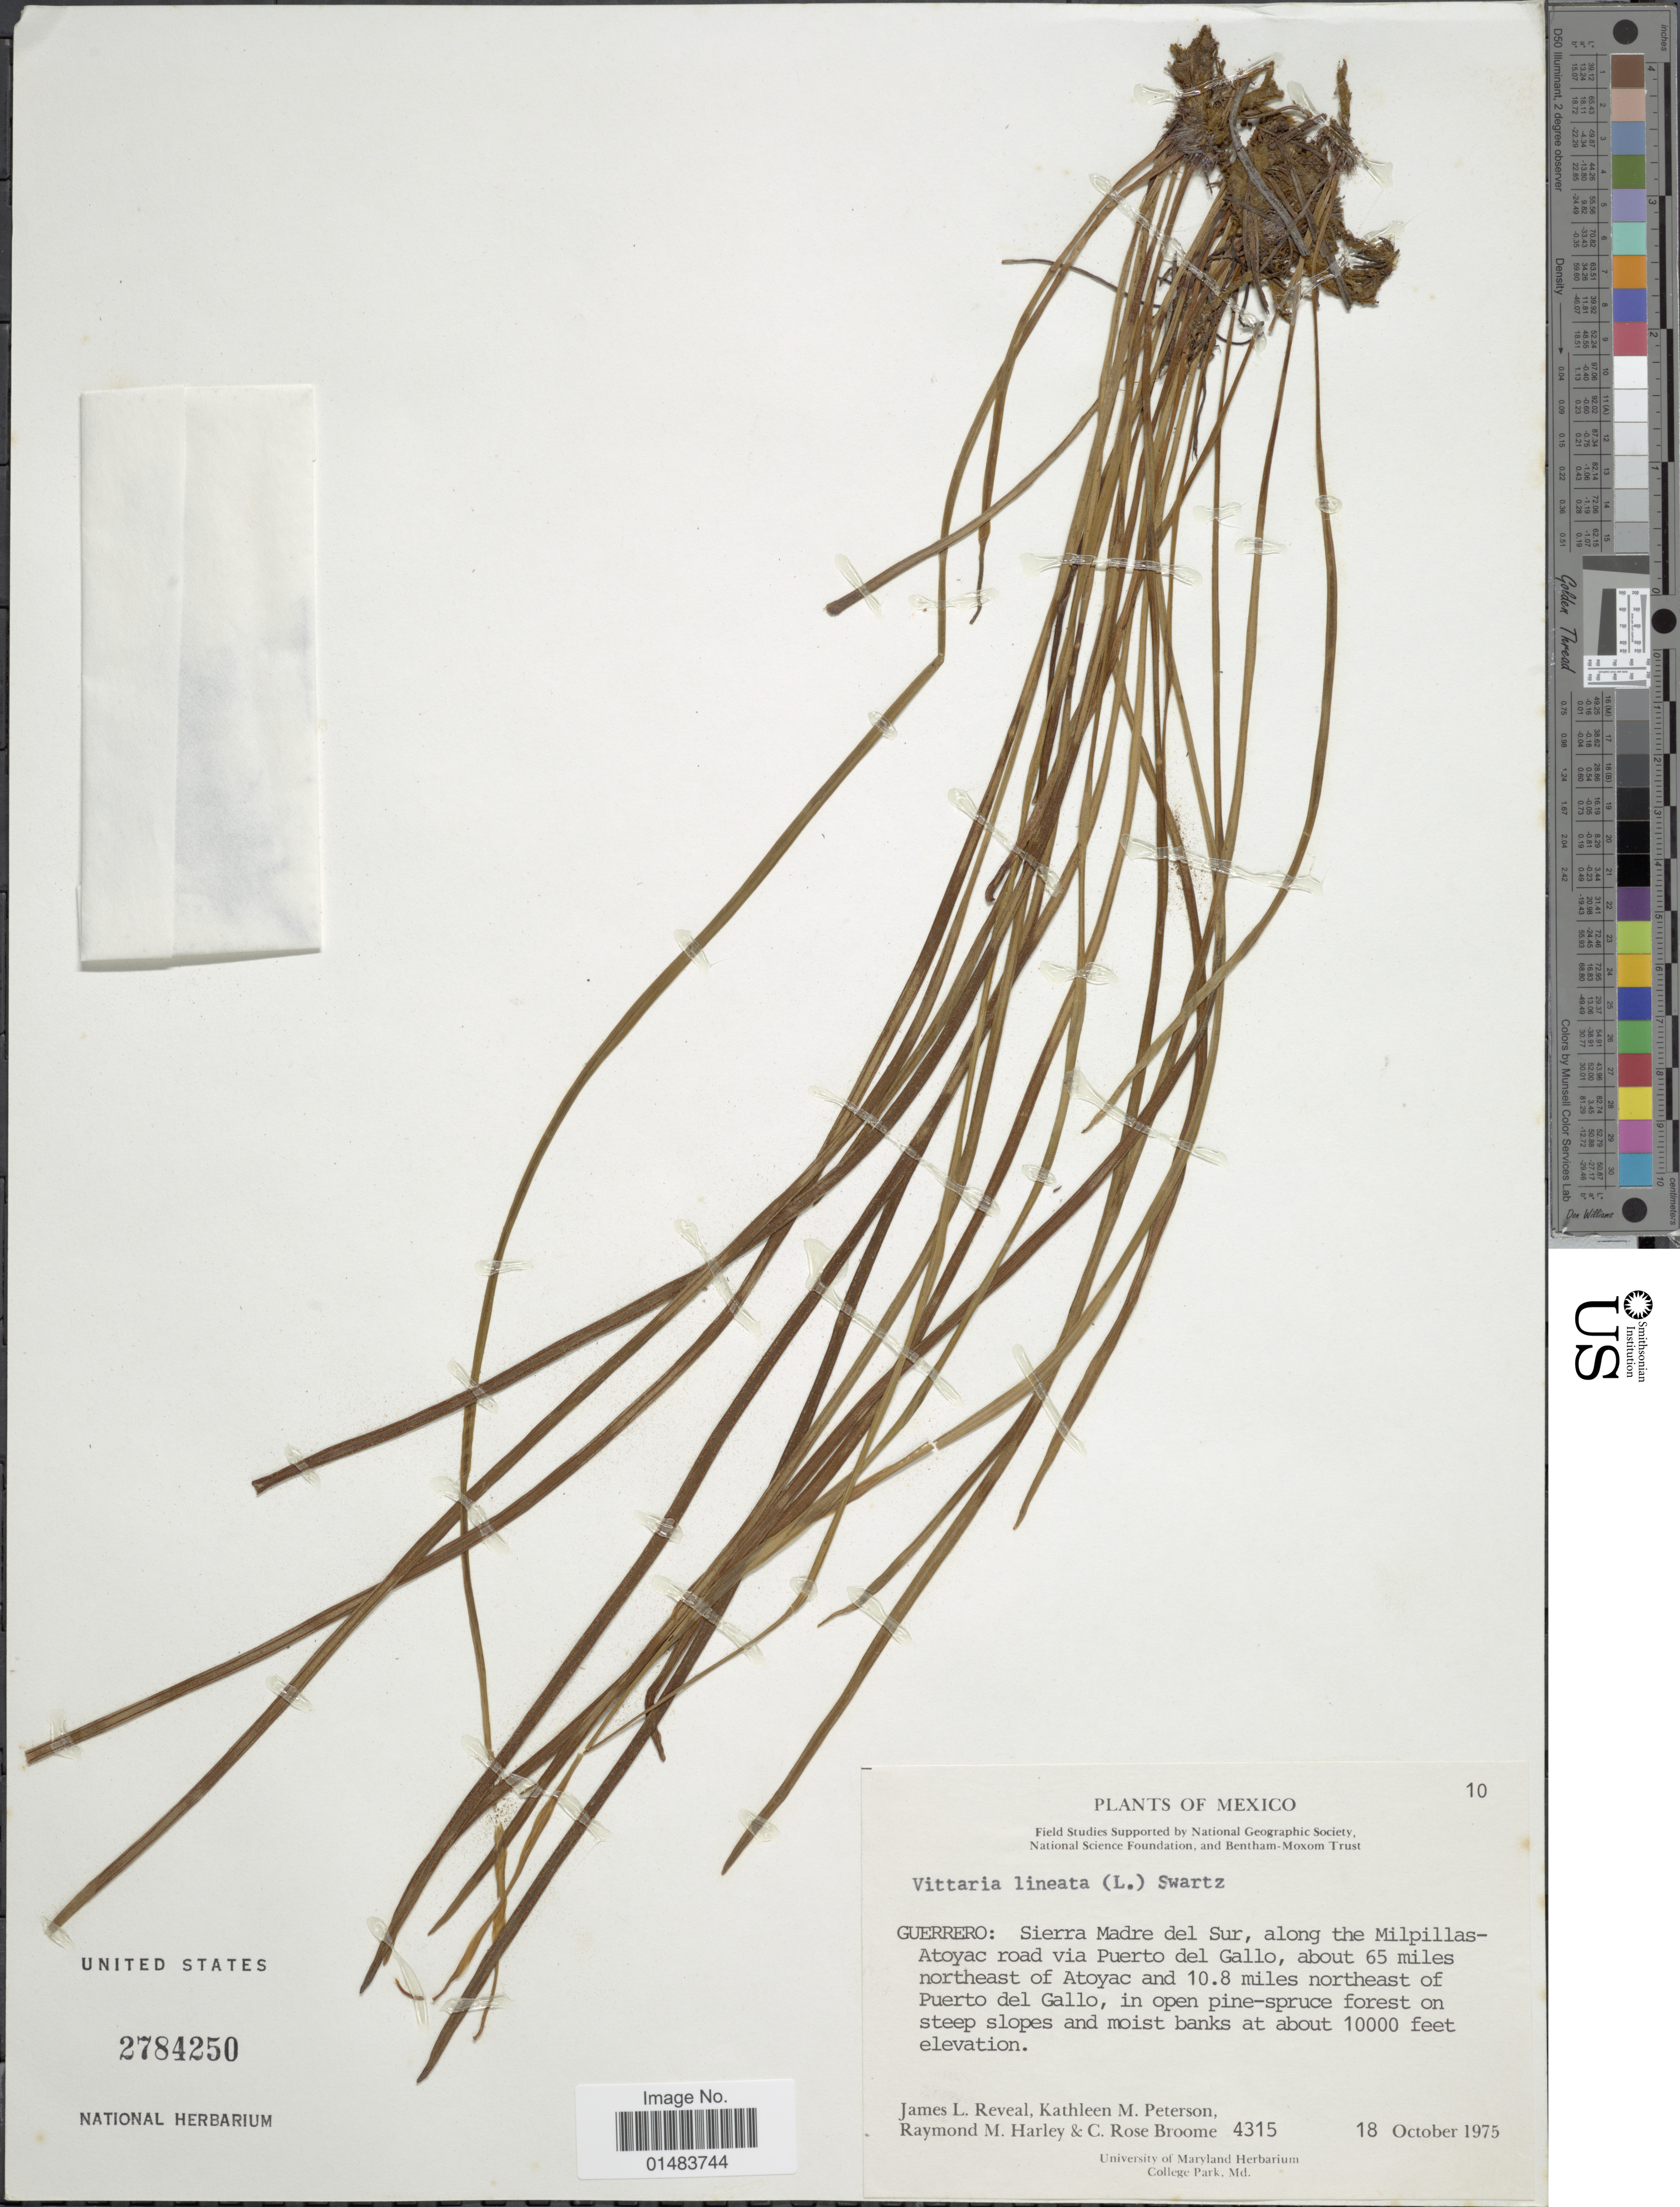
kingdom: Plantae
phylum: Tracheophyta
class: Polypodiopsida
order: Polypodiales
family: Pteridaceae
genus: Vittaria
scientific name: Vittaria lineata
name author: (L.) Sm.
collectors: J. L. Reveal, K. Peterson, R. M. Harley & R. Broome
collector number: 4315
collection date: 1975-10-18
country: Mexico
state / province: Guerrero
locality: Plants of Mexcio, Sierra Madre del Sur, along the Milpillas Atoyac road via Puerto del Gallo, about 65 miles northeast of Atoyac and 10.8 miles northeast of Puerto del Gallo, in open pine spruce forest on steep slopes and moist banks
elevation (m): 3048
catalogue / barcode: US 2784250